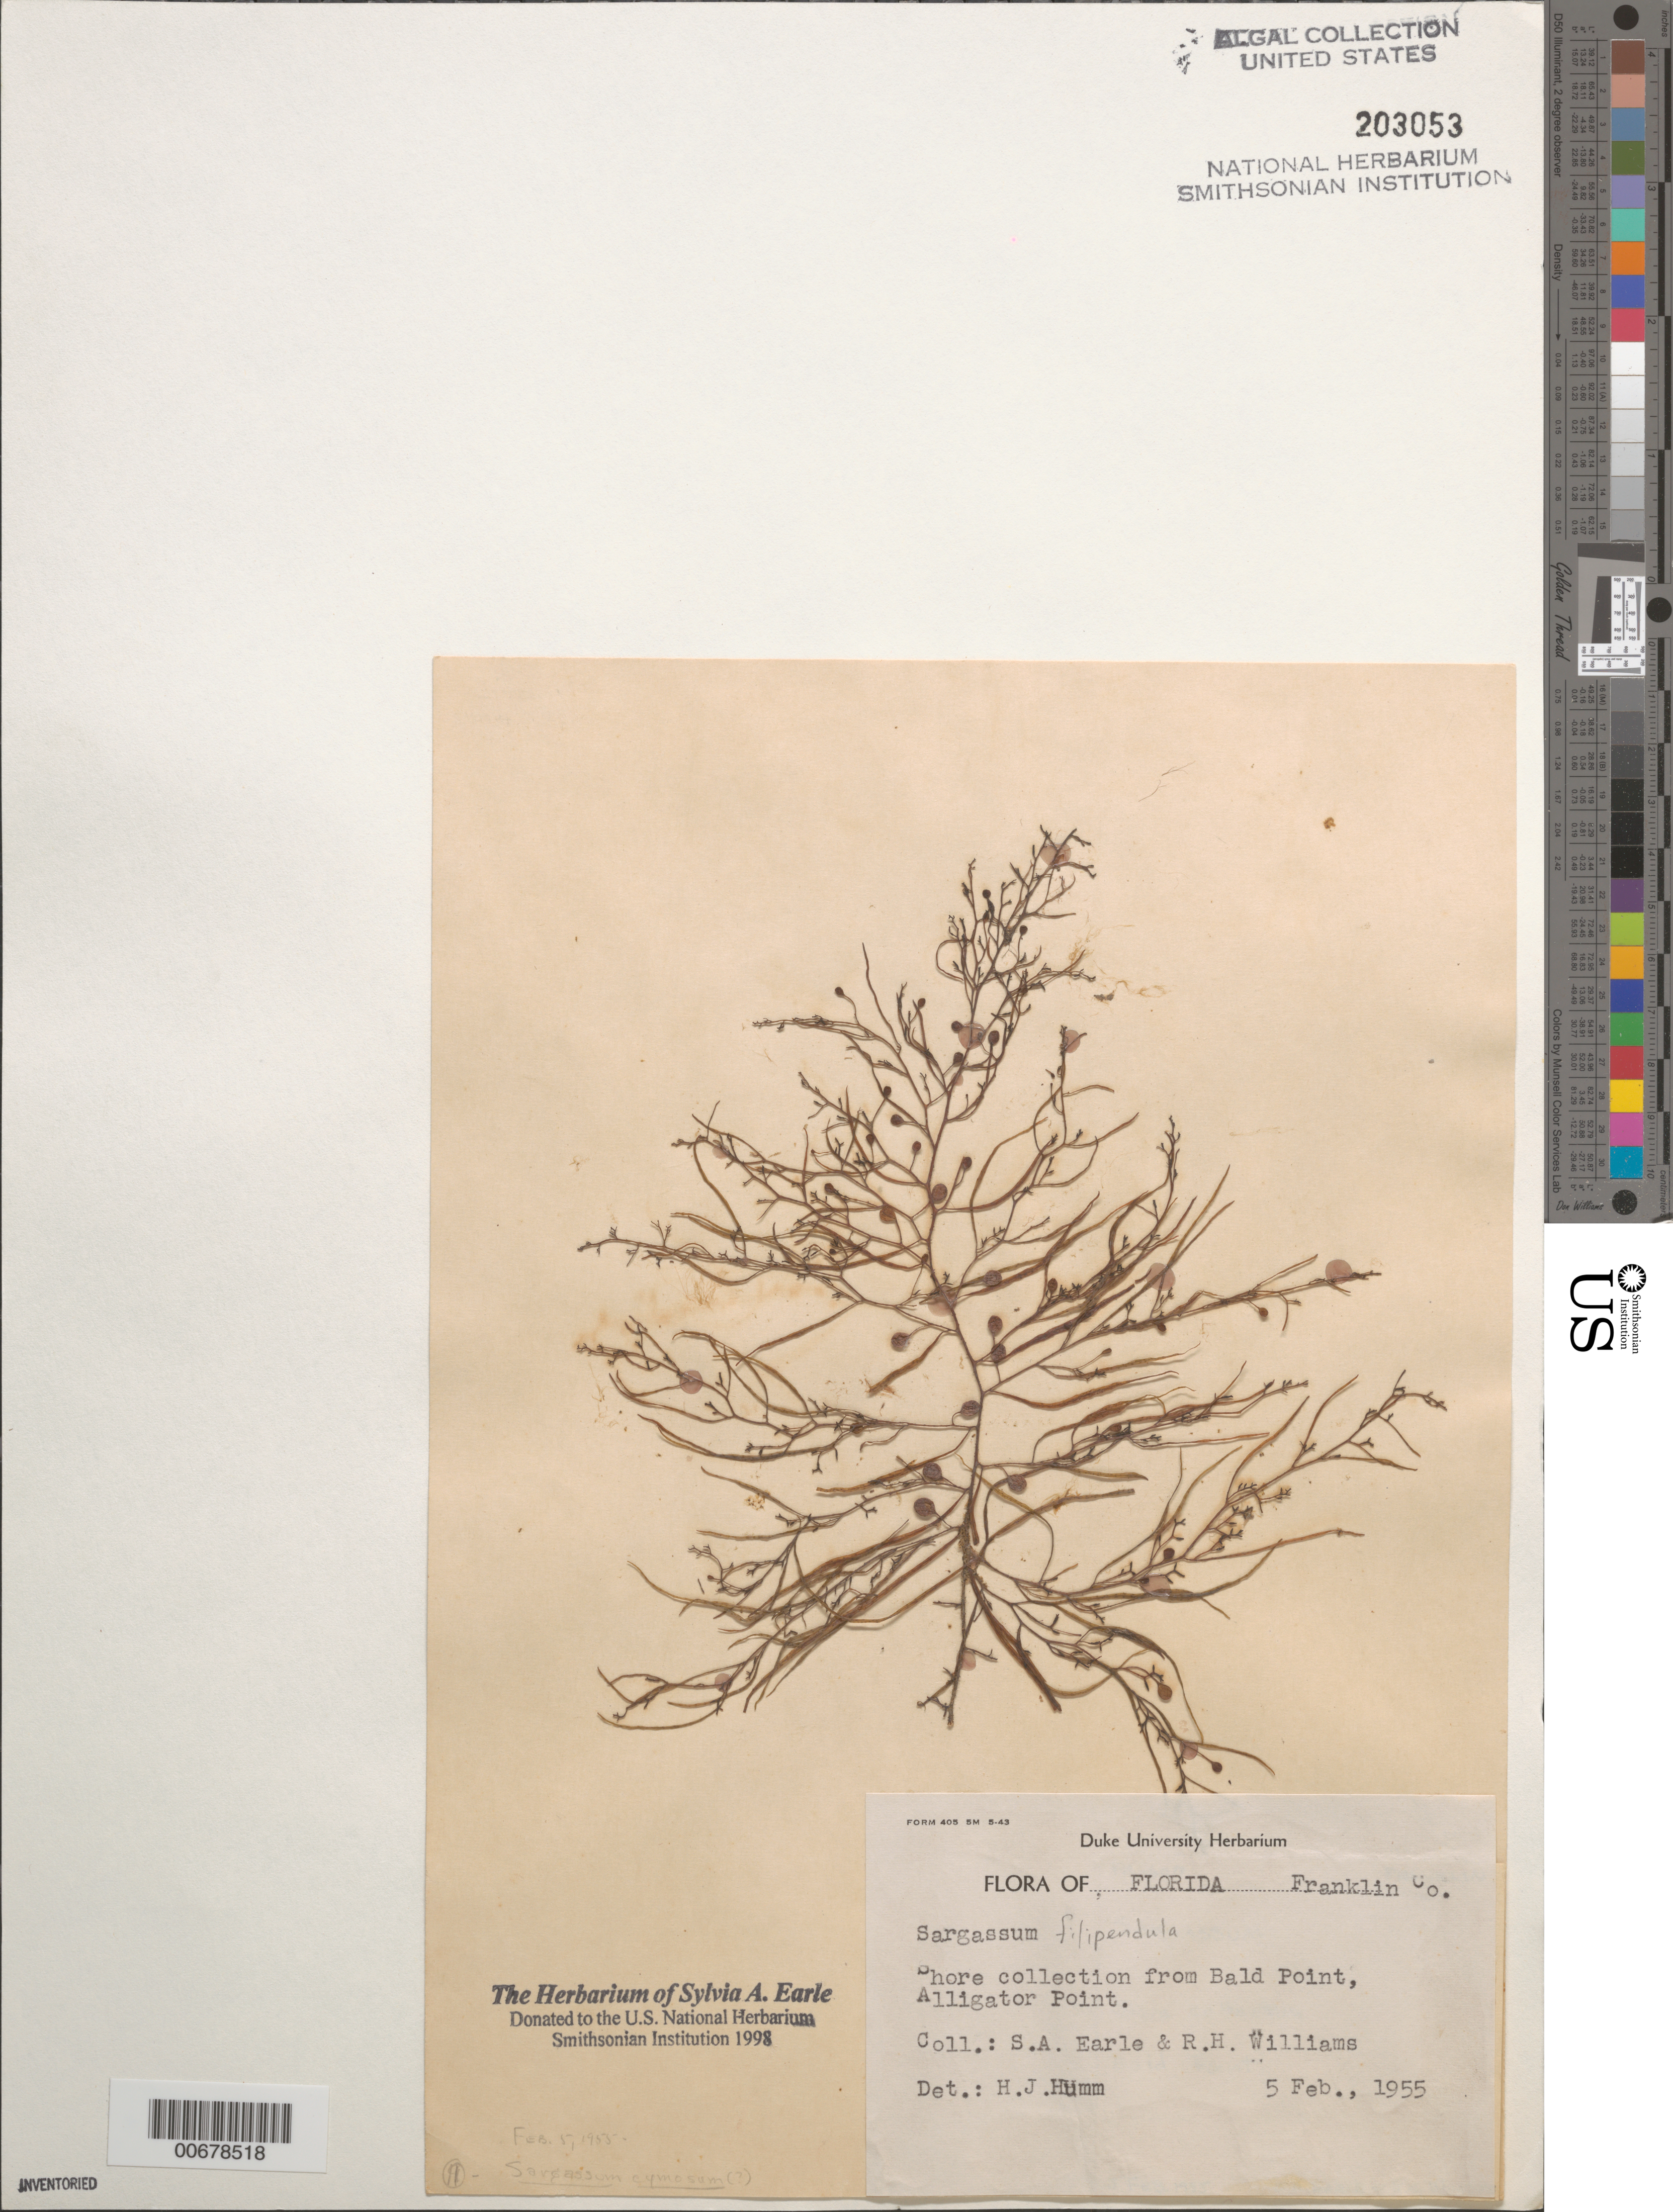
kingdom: Chromista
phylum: Ochrophyta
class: Phaeophyceae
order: Fucales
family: Sargassaceae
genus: Sargassum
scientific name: Sargassum filipendula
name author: C. Agardh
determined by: Humm, Harold J.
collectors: S. A. Earle & R. H. Williams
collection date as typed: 05 Feb 1955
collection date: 1955-02-05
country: United States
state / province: Florida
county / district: Franklin County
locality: Alligator Point, Bald Point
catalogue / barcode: US 203053